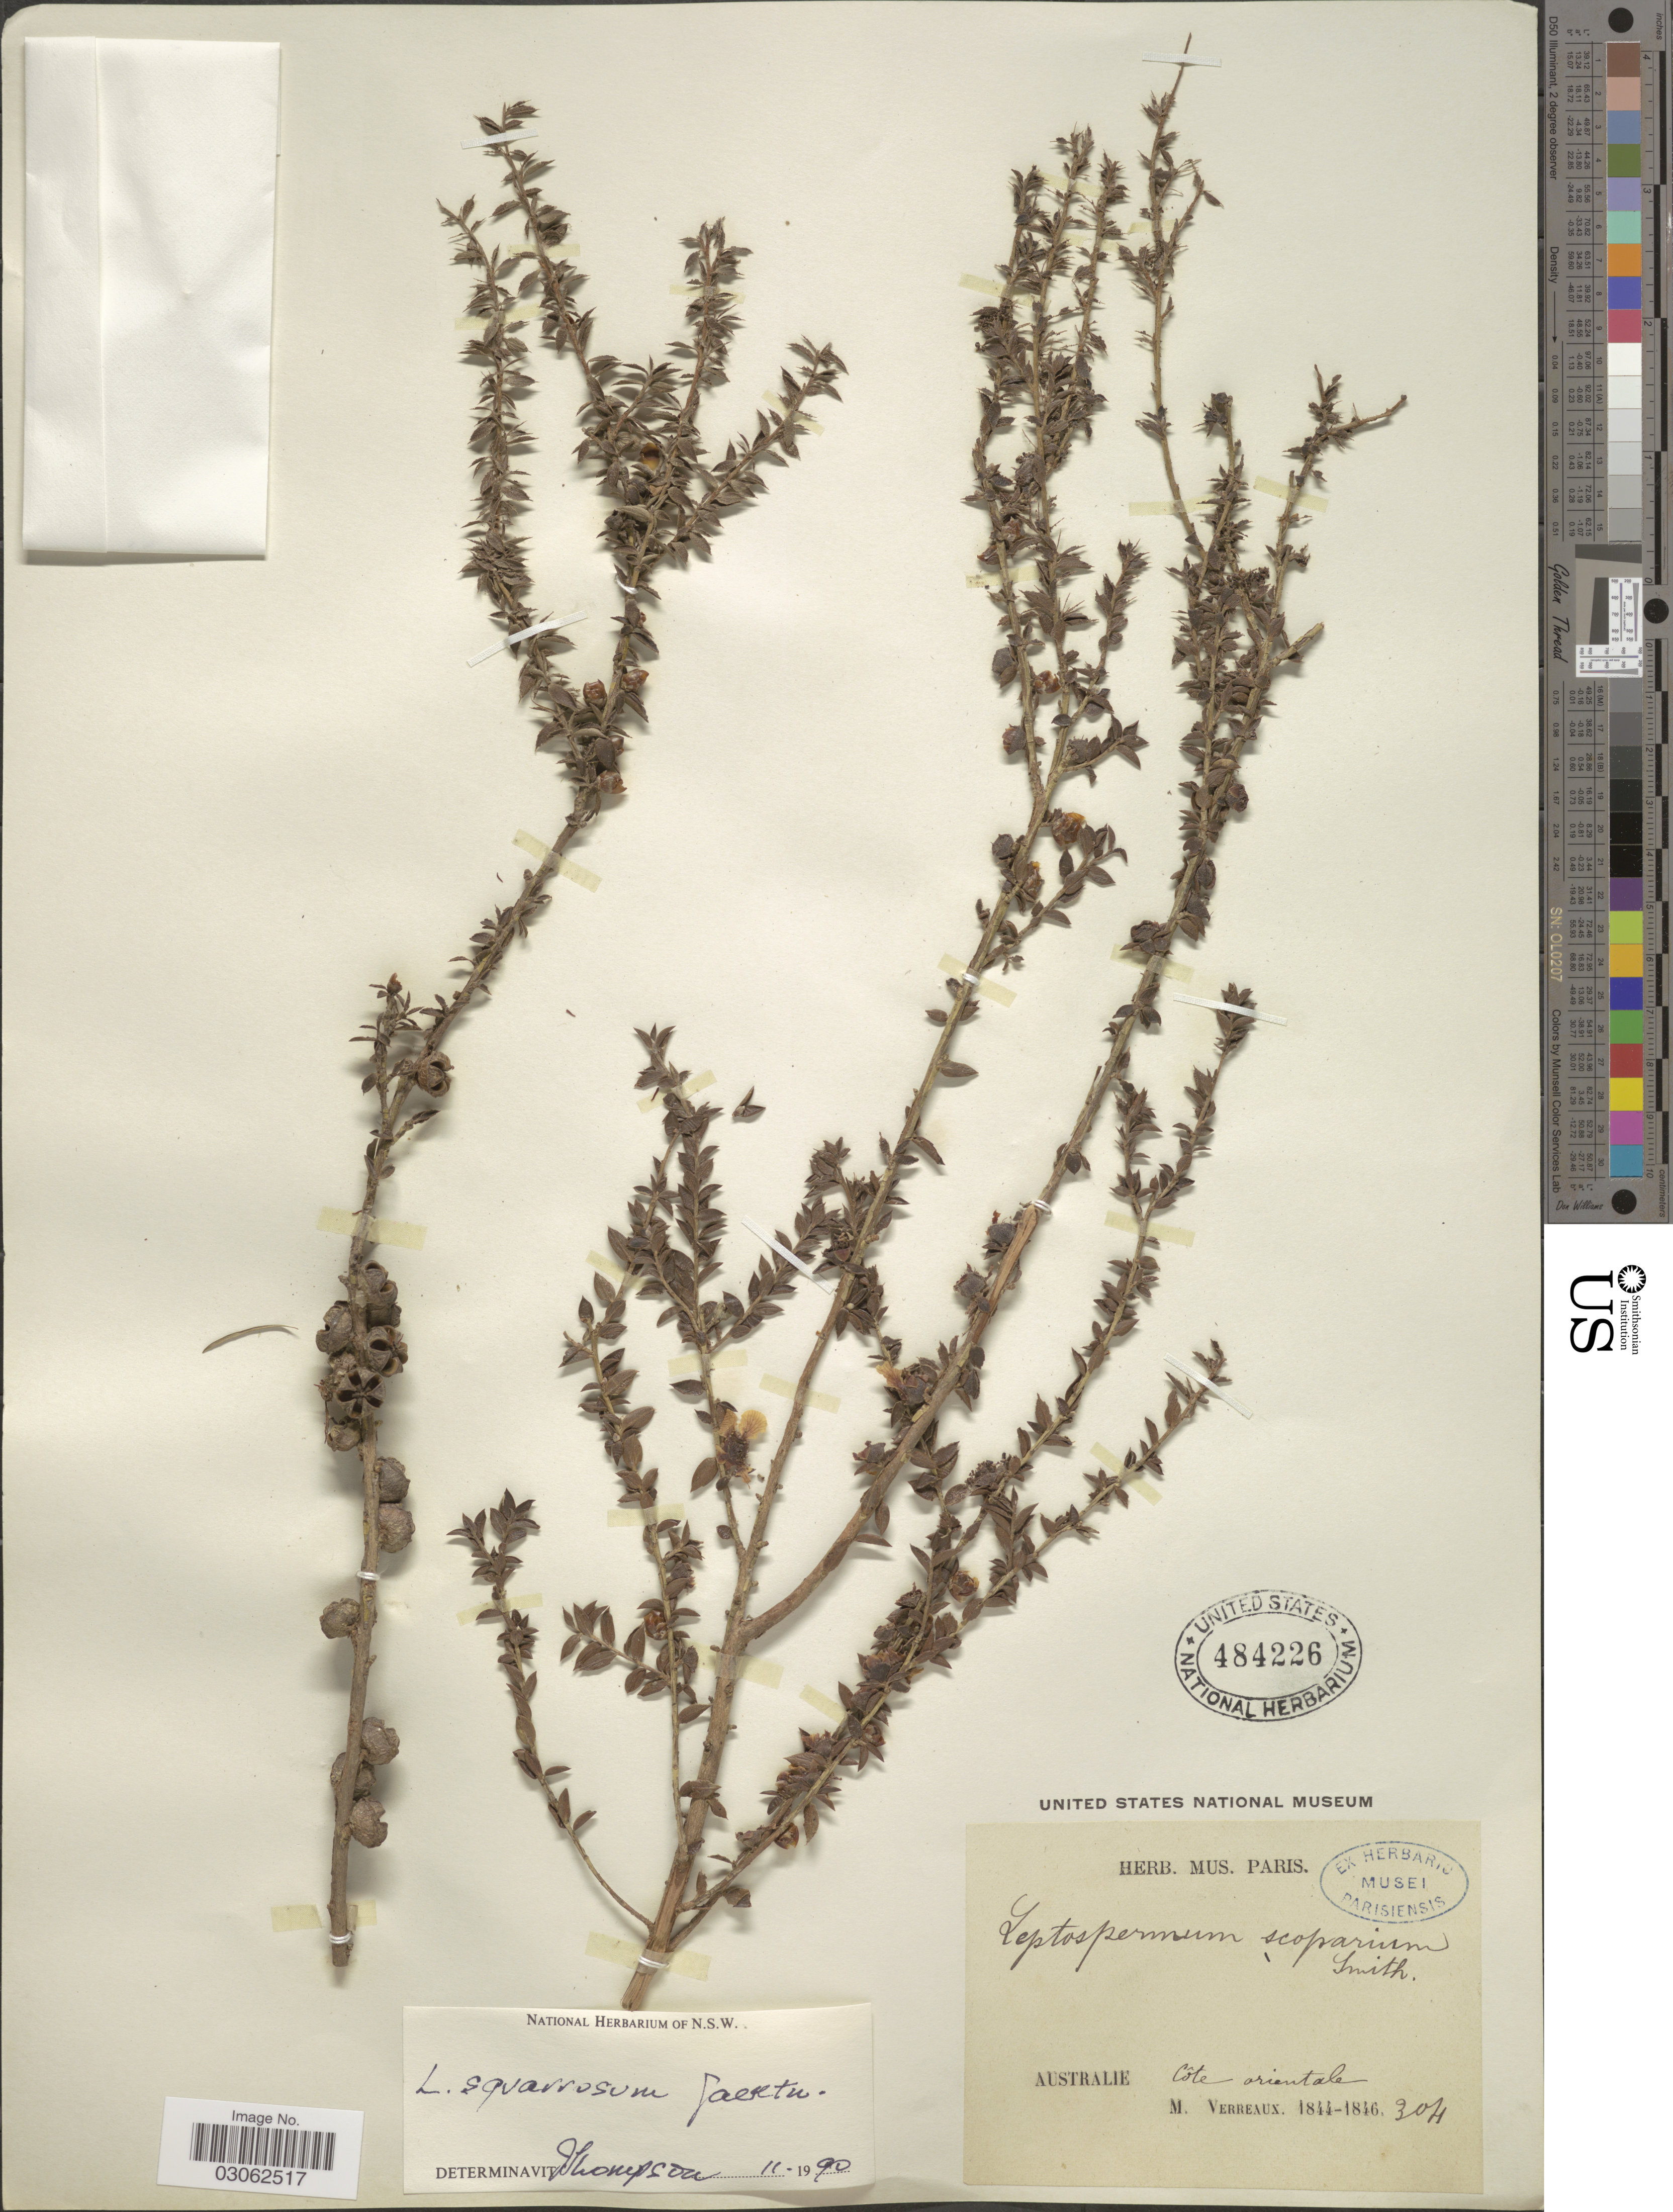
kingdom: Plantae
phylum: Tracheophyta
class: Magnoliopsida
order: Myrtales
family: Myrtaceae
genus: Leptospermum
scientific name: Leptospermum squarrosum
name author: Gaertn.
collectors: M. Verreaux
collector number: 304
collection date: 1844/1846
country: Australia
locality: Australie. Côte orientale.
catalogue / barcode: US 484226